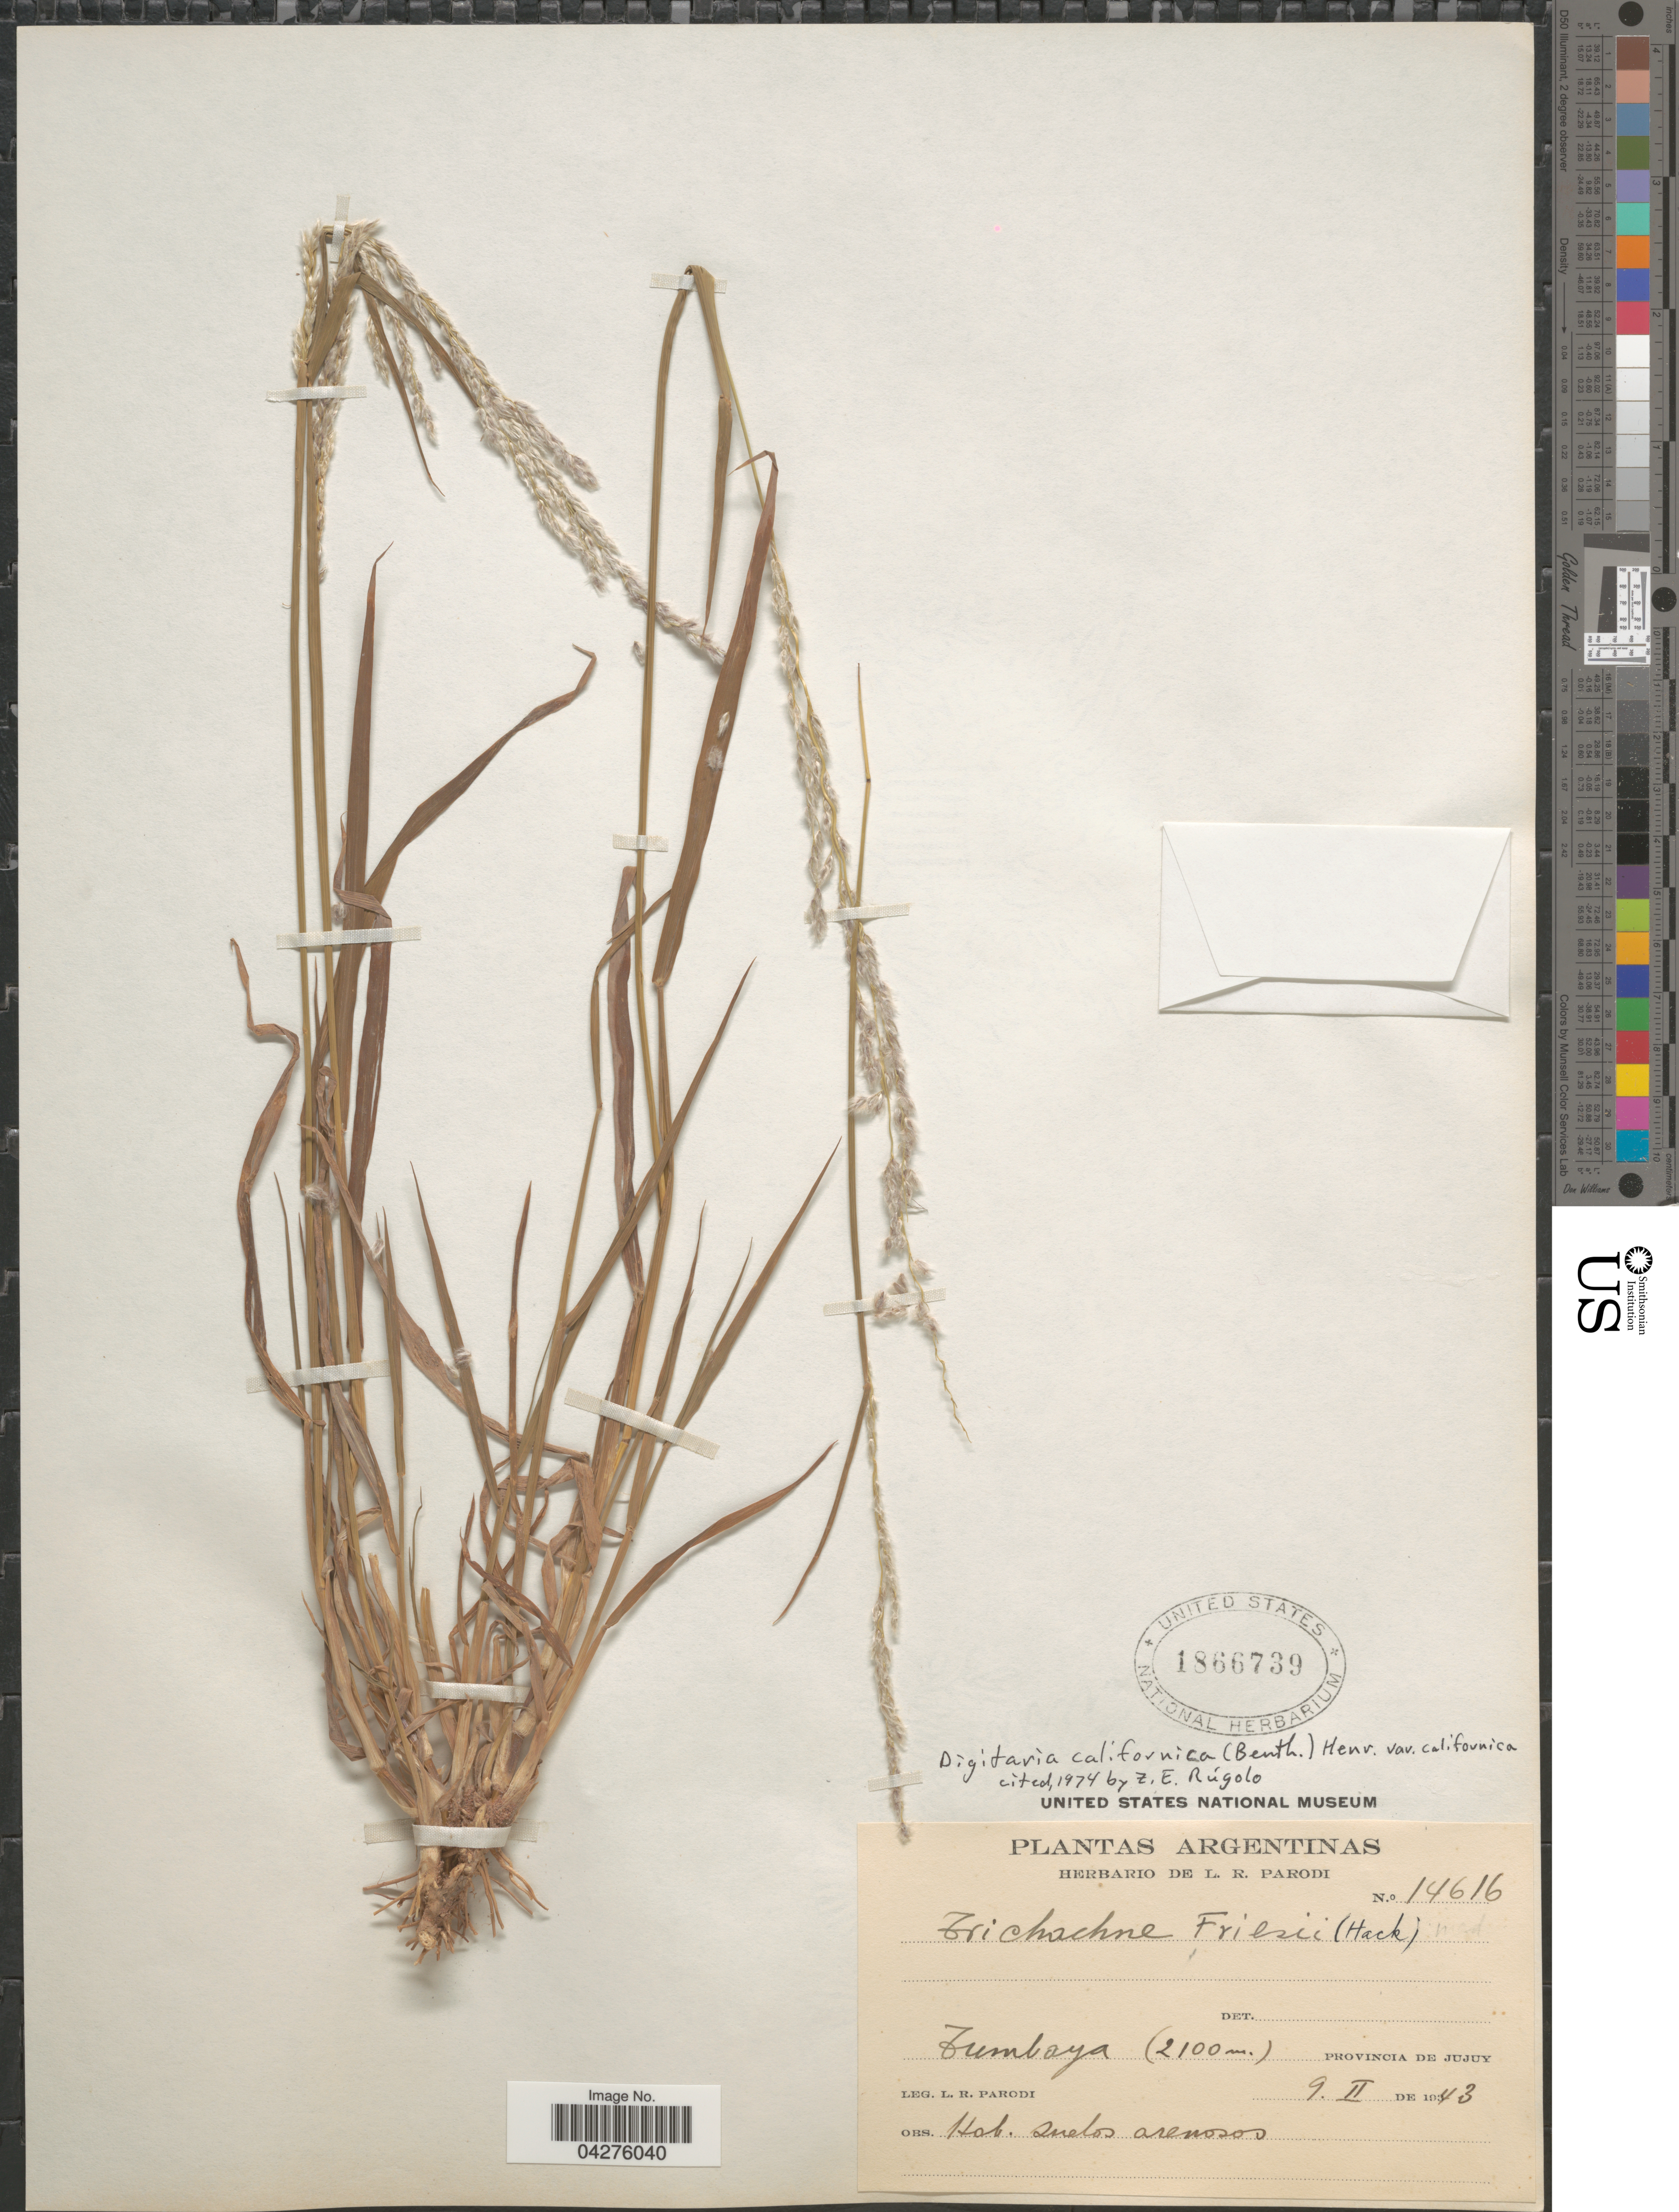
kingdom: Plantae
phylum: Tracheophyta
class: Liliopsida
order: Poales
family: Poaceae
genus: Digitaria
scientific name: Digitaria californica var. californica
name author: (Benth.) Henr.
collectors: L. R. Parodi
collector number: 14616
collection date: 1943-02-09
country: Argentina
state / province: Jujuy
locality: Tumbaya.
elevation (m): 2100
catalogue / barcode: US 1866739